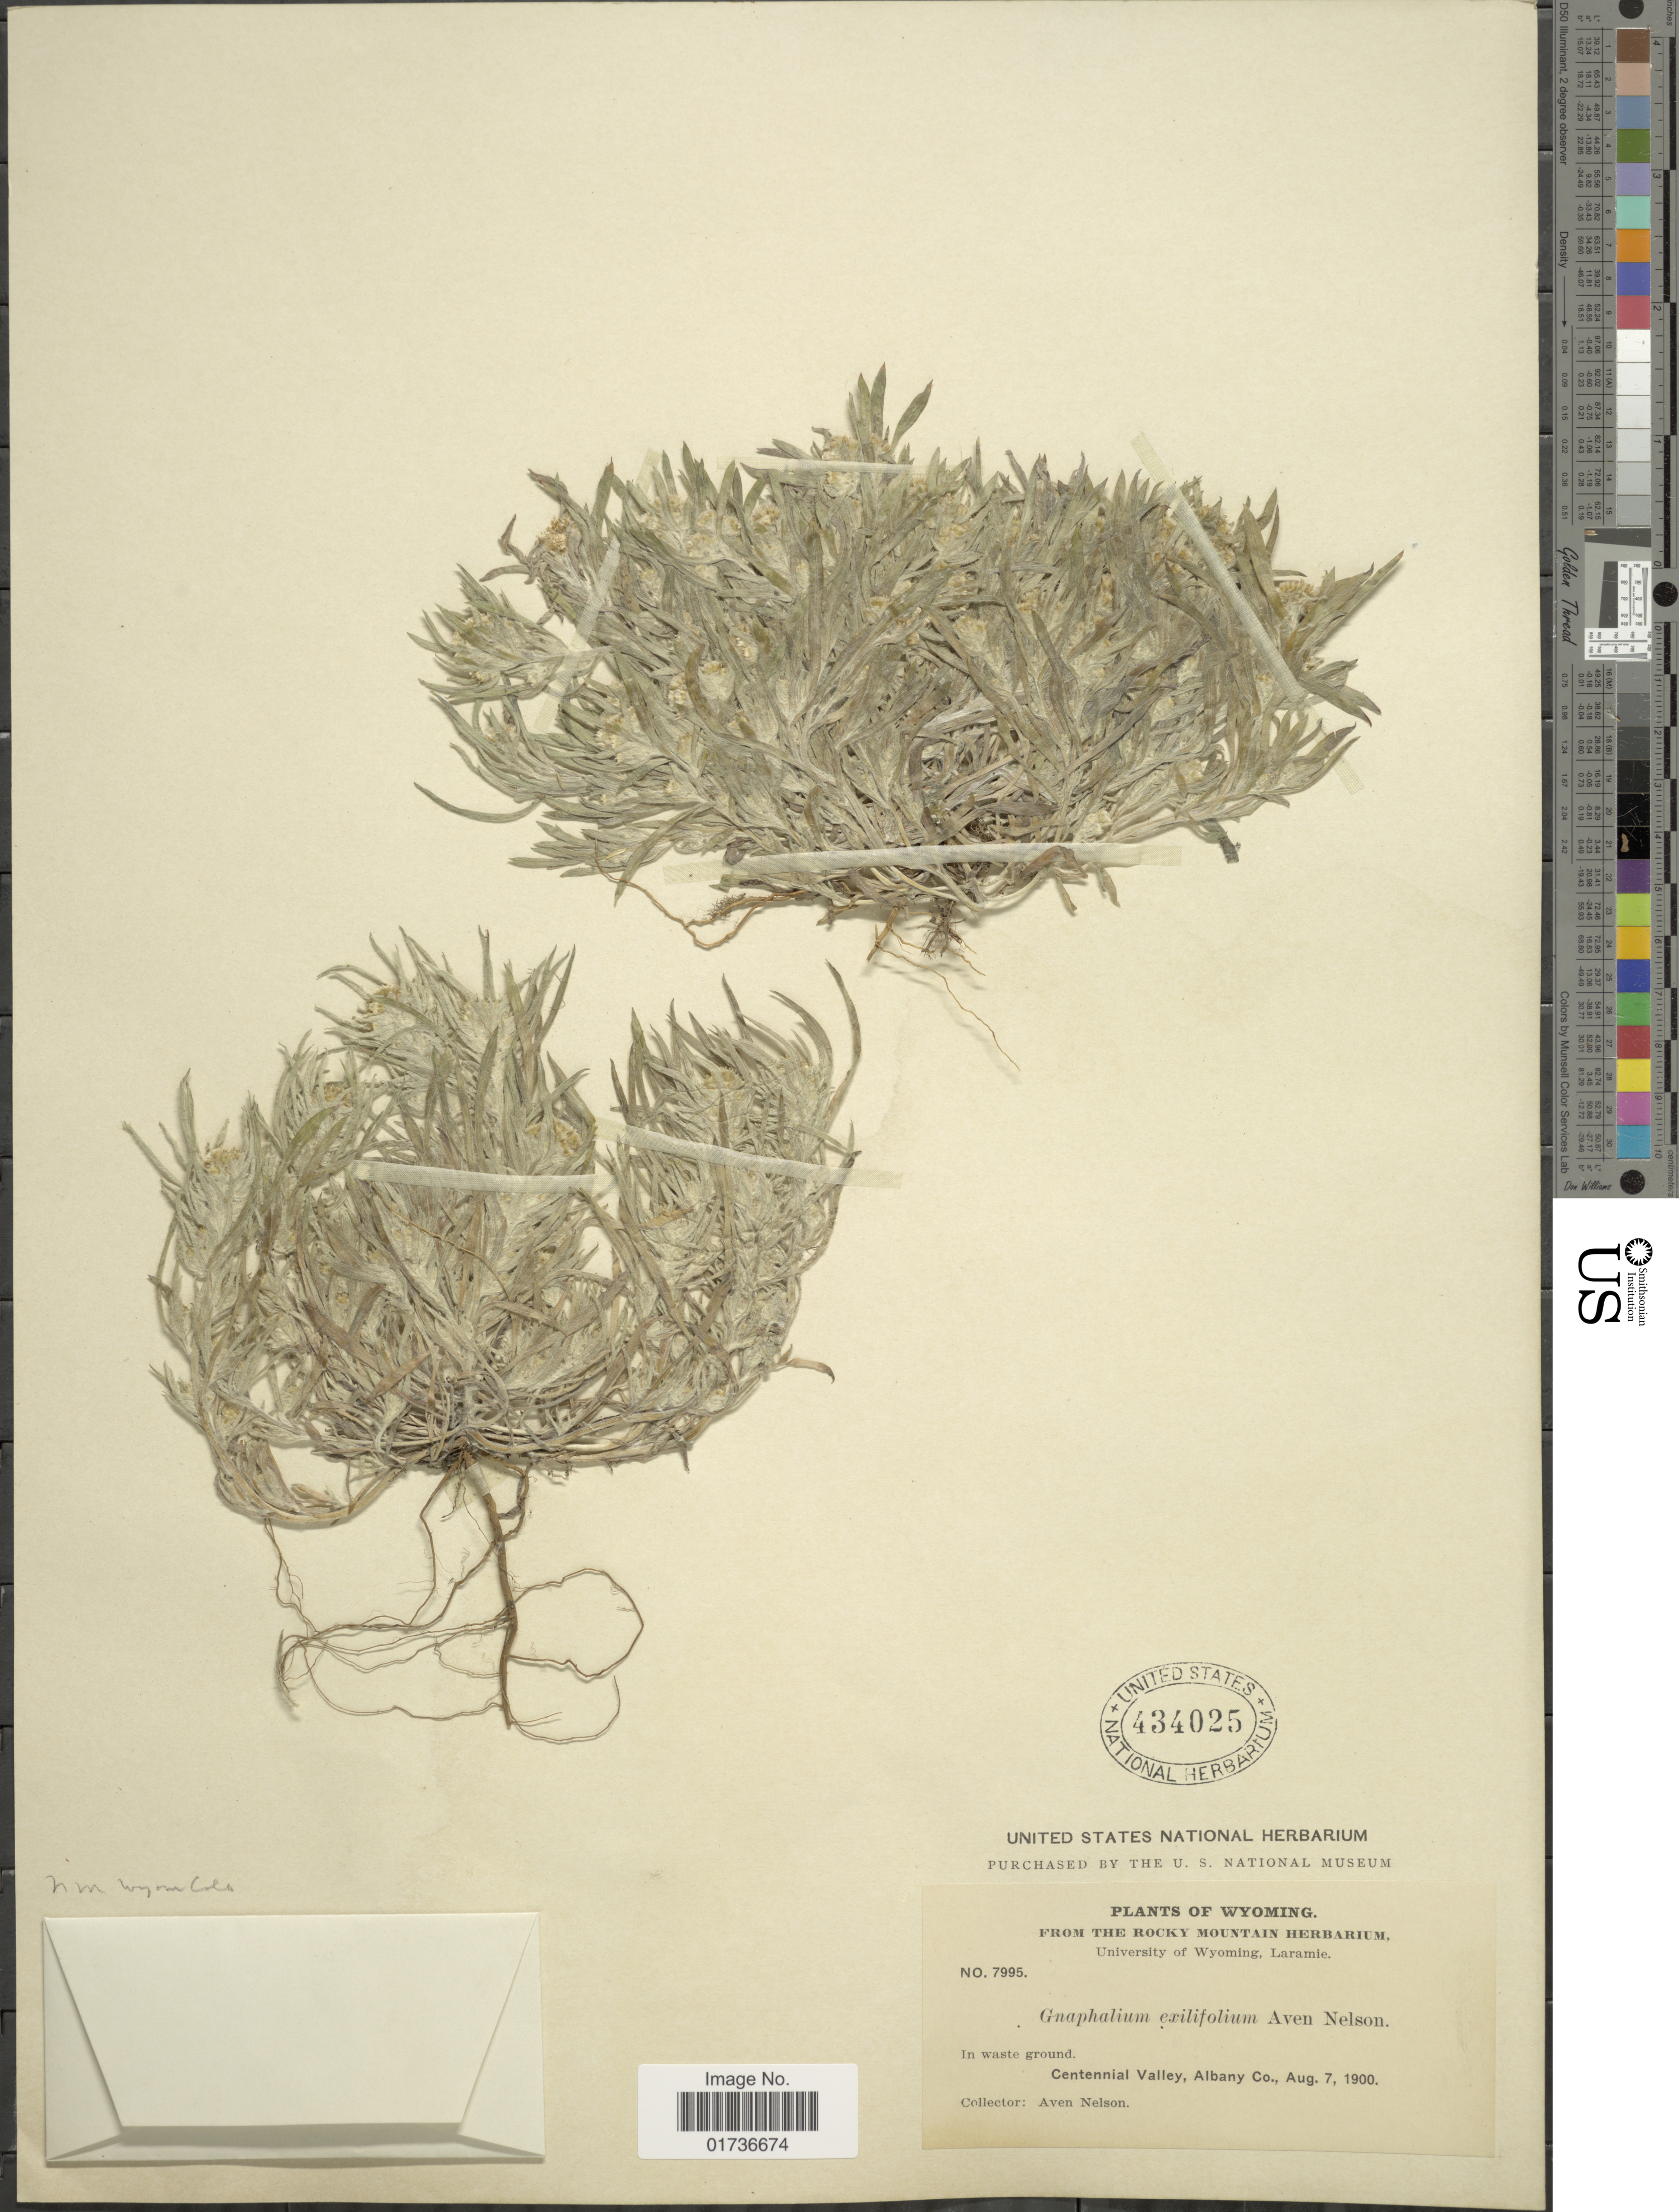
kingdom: Plantae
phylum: Tracheophyta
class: Magnoliopsida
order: Asterales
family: Asteraceae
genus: Gnaphalium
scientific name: Gnaphalium exilifolium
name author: A. Nelson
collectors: A. Nelson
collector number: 7995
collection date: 1900-08-07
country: United States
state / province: Wyoming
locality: In waste ground, Centennial Valley, Albany Co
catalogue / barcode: US 434025